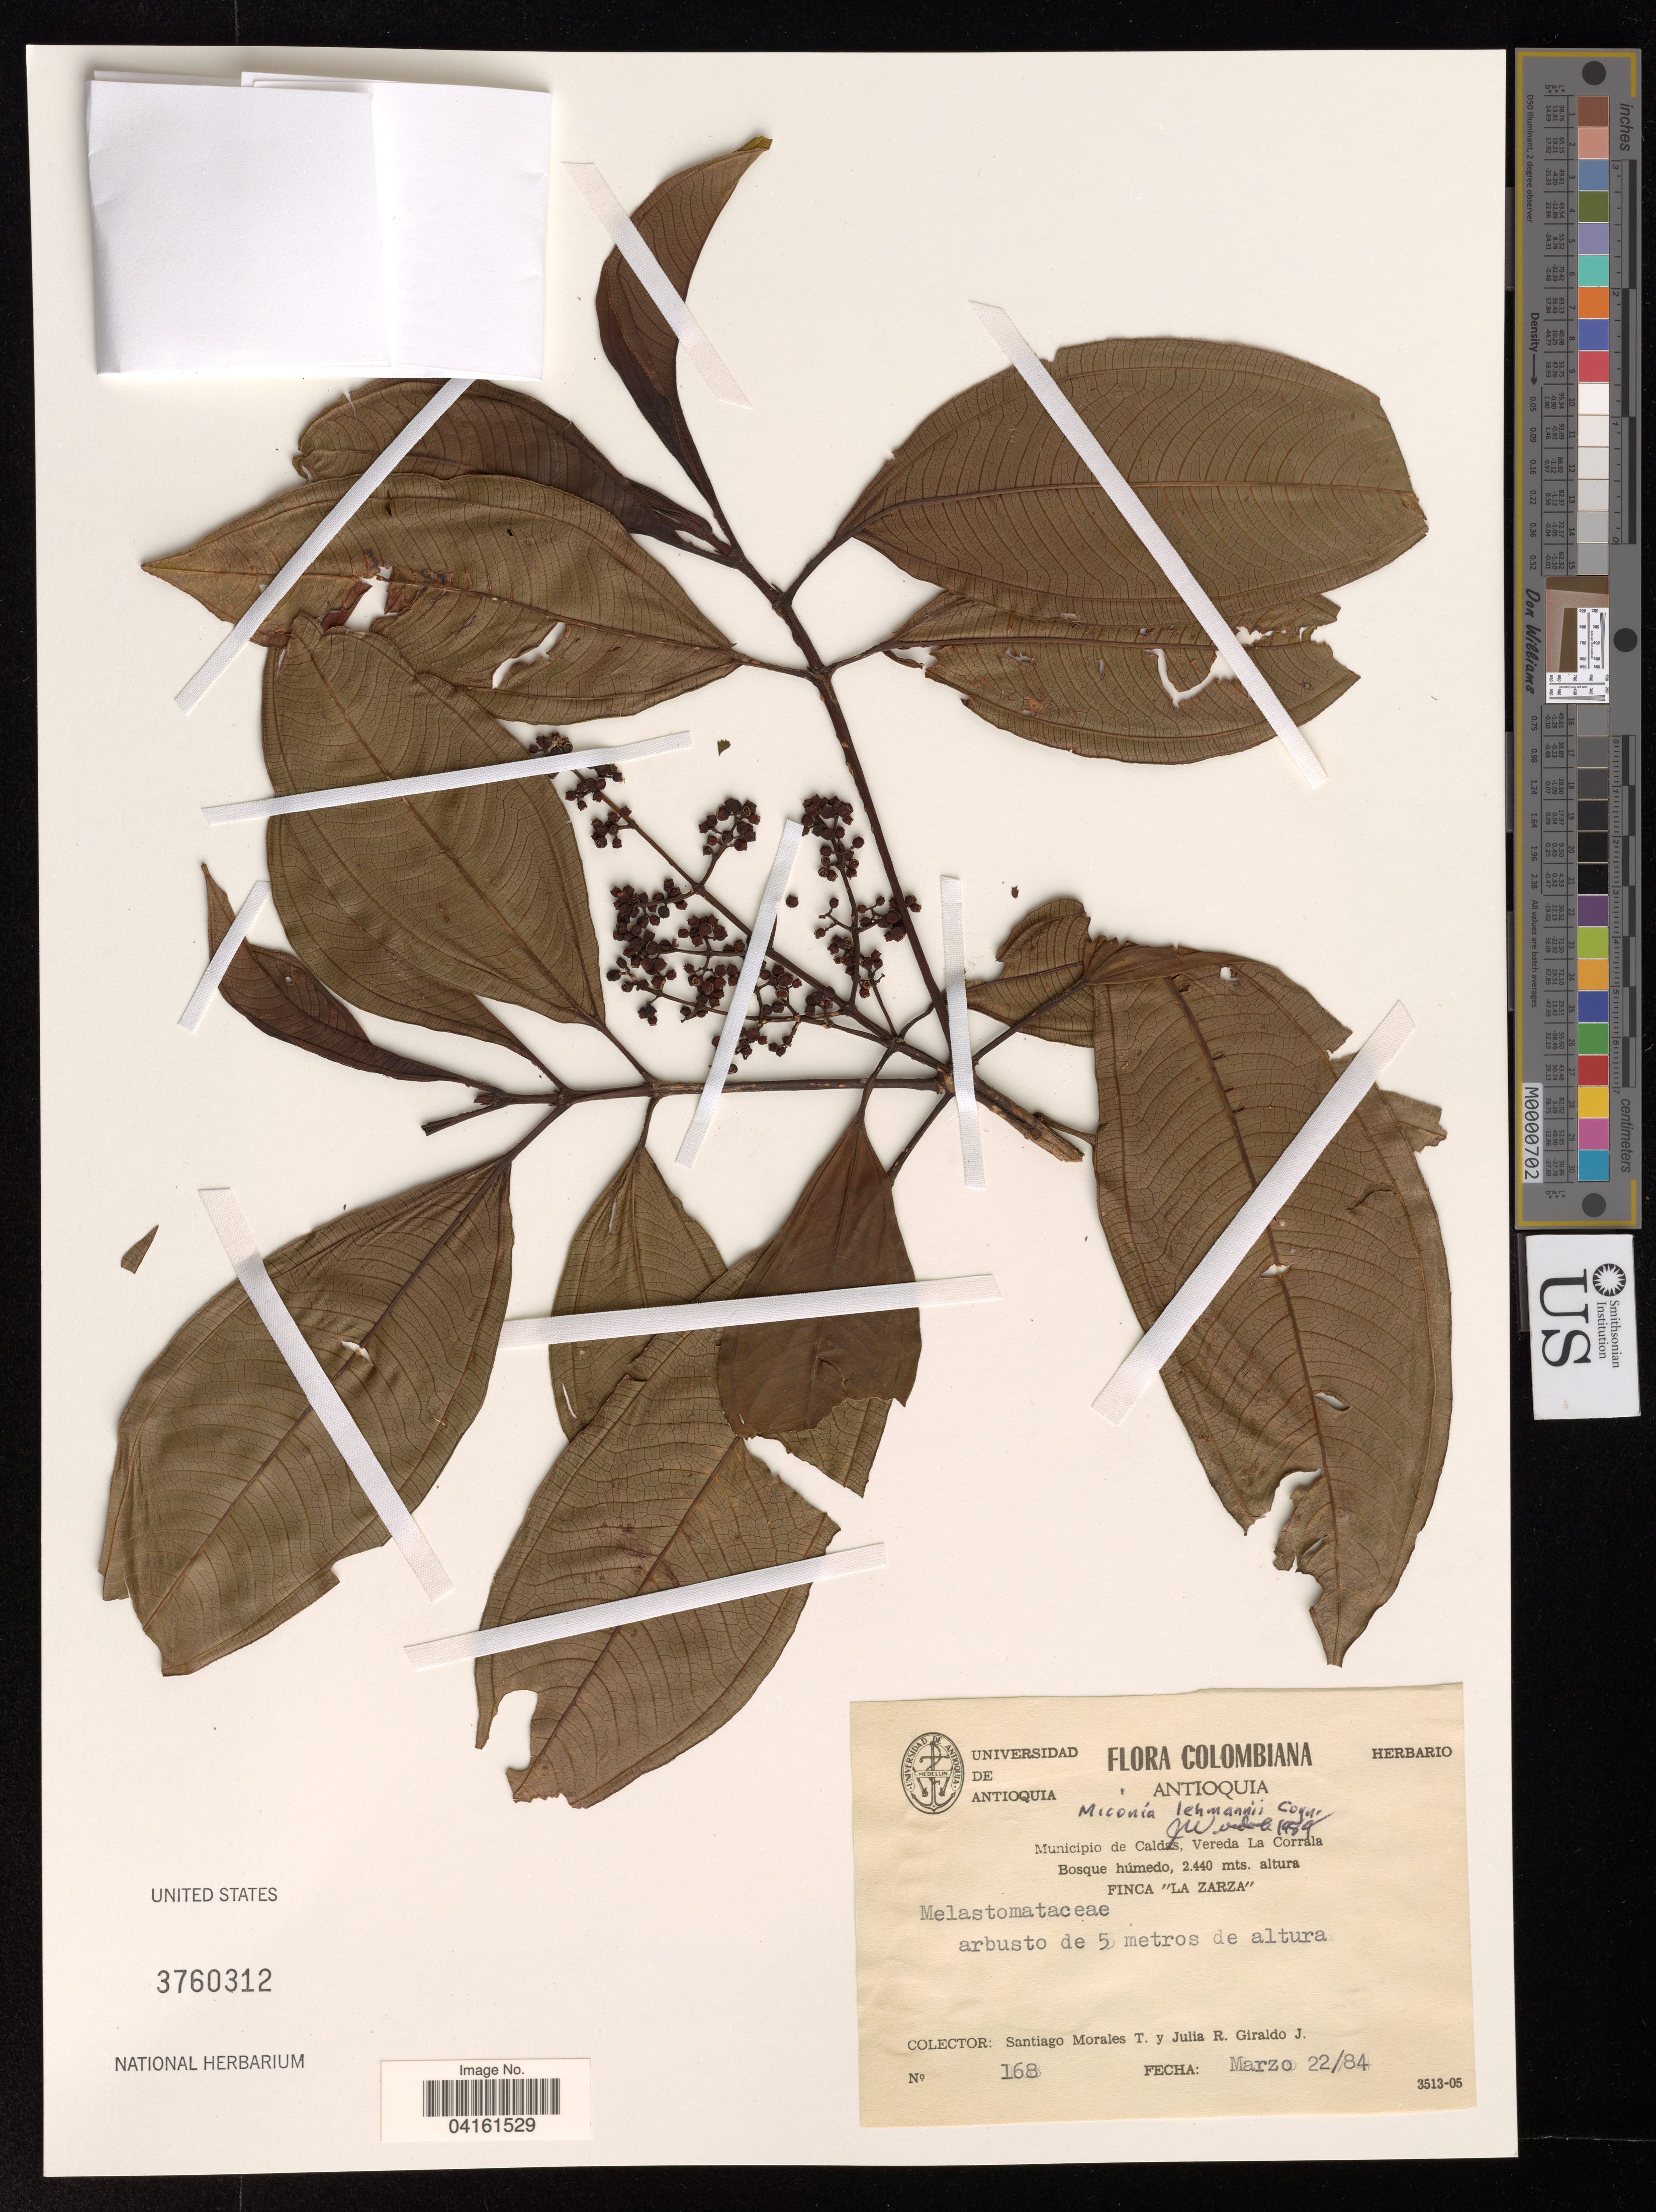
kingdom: Plantae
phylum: Tracheophyta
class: Magnoliopsida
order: Myrtales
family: Melastomataceae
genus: Miconia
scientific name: Miconia lehmannii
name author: Cogn.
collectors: S. Morales T. & J. Giraldo J.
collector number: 168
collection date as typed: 22 3 84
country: Colombia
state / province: Antioquia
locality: Municipio de Caldas, Vereda La Corrala. Finca "La Zarza".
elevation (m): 2.44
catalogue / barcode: US 3760312